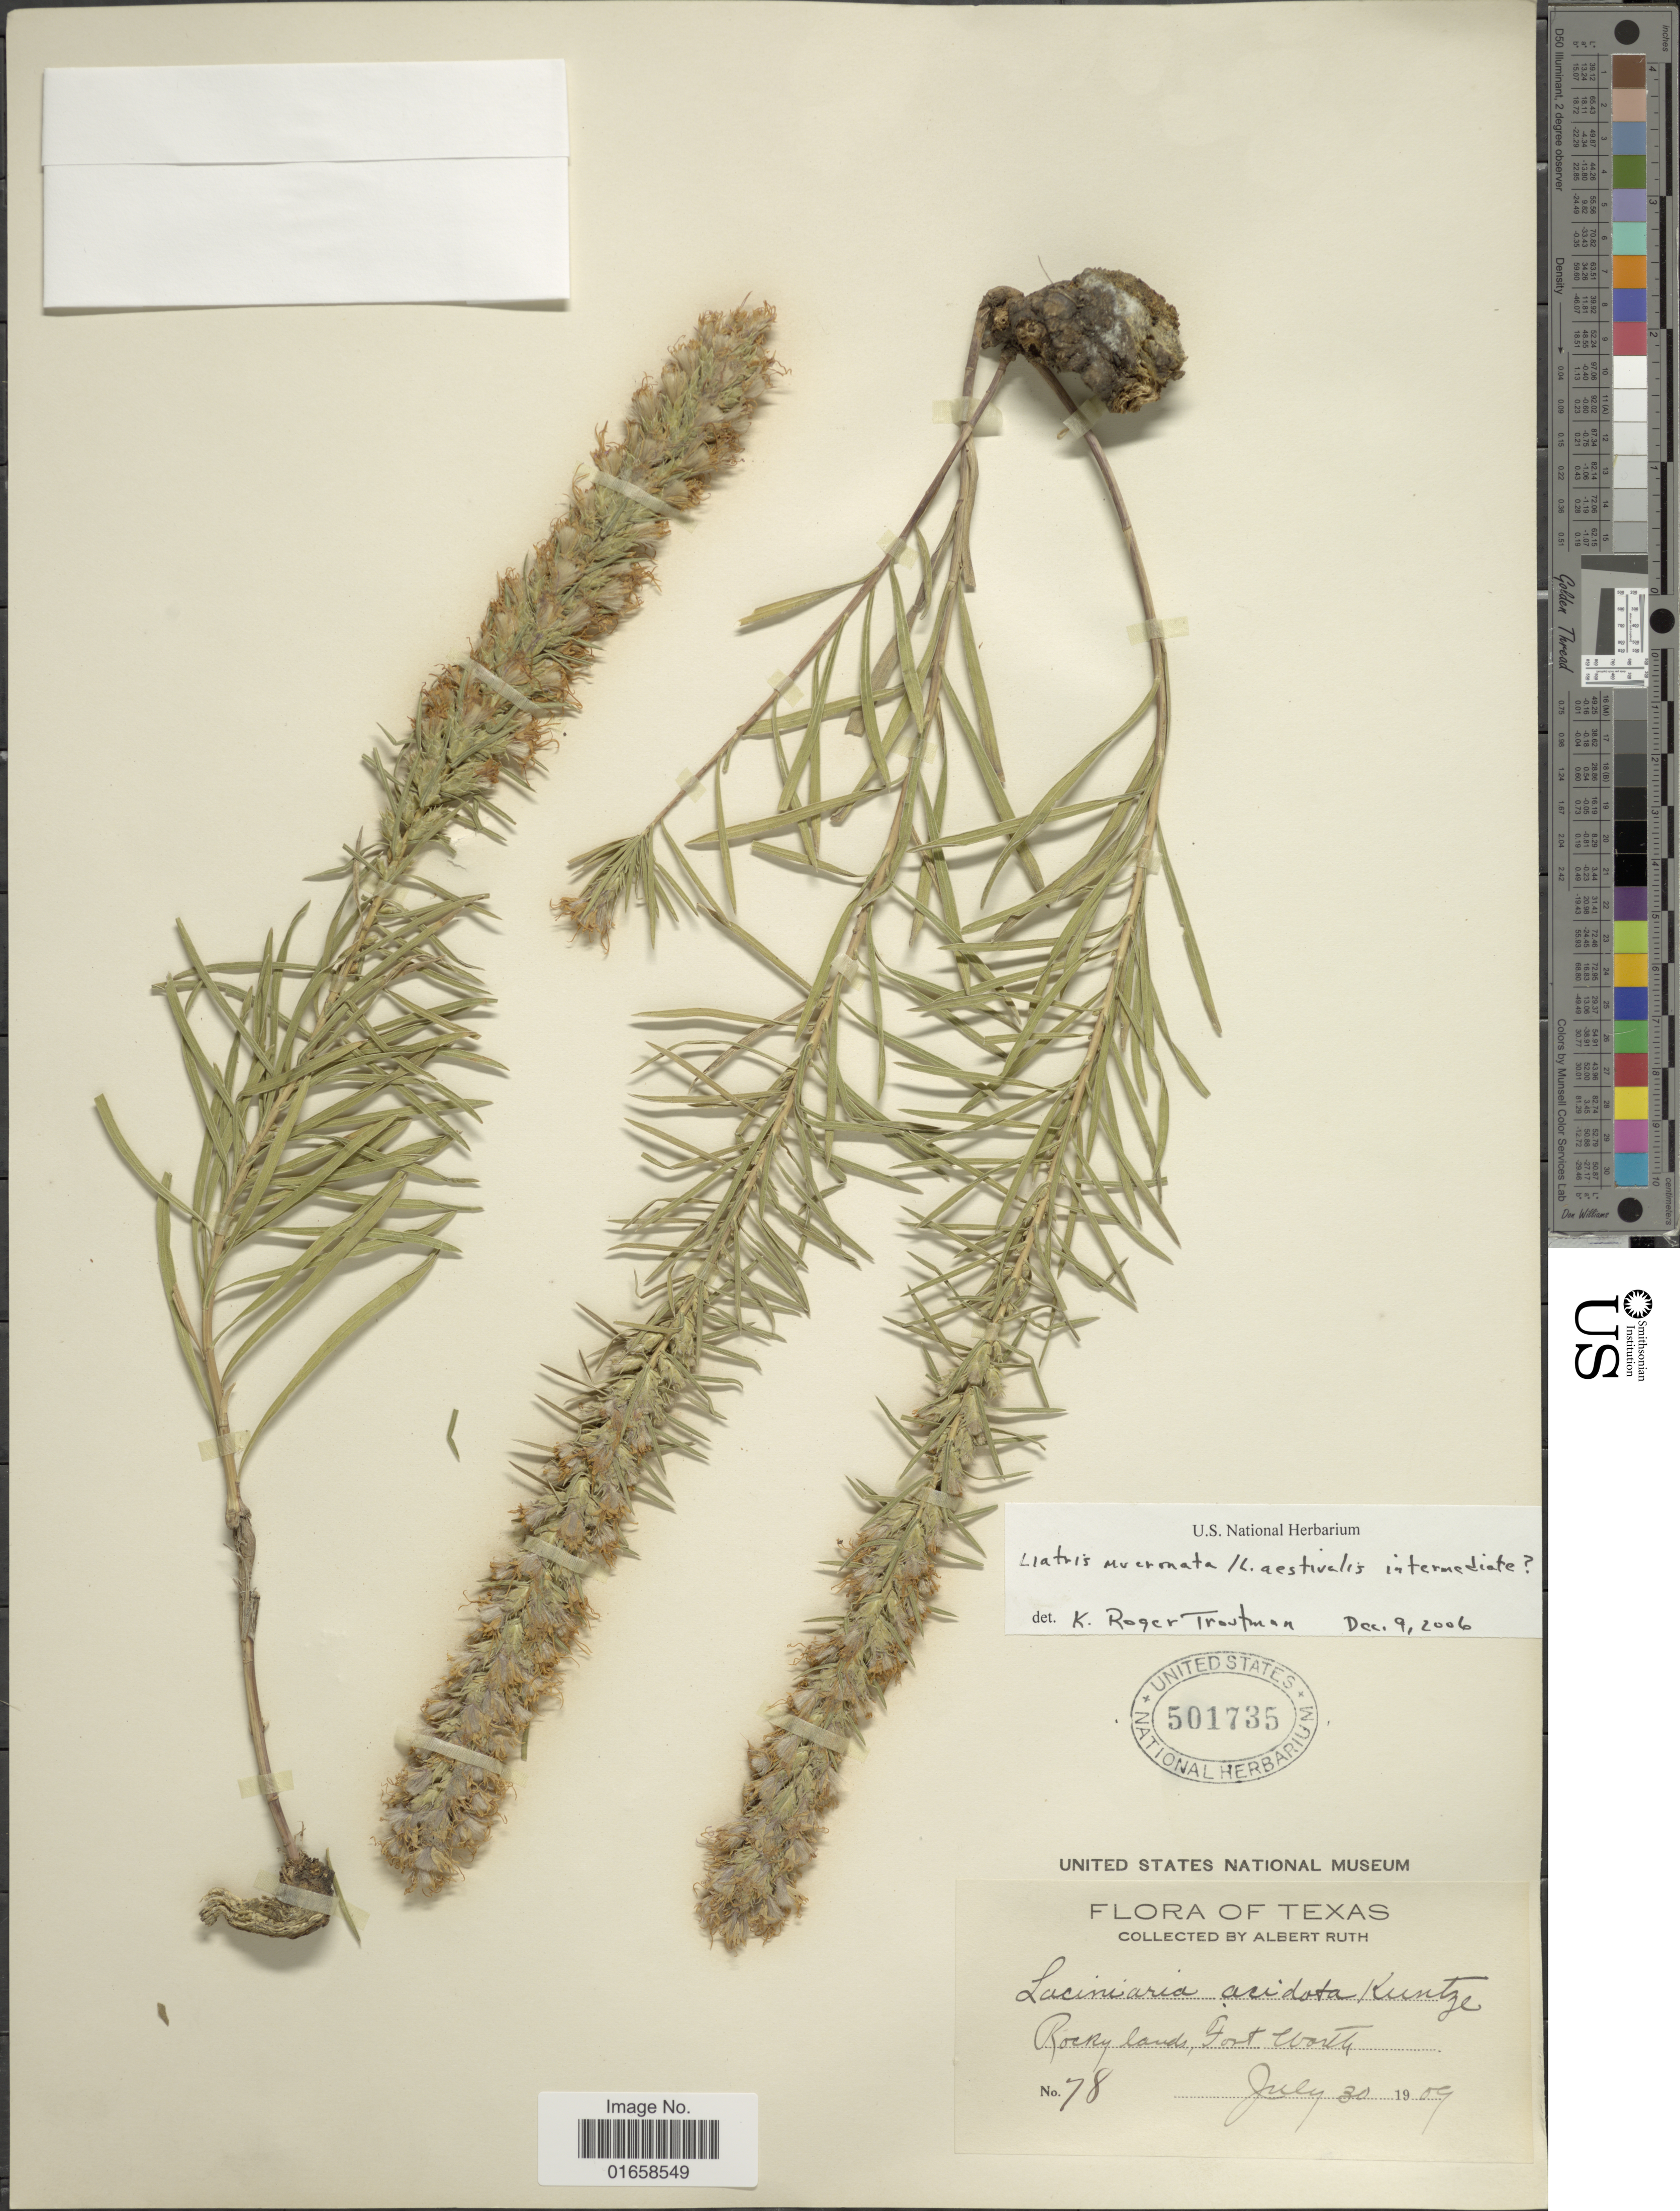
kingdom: Plantae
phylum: Tracheophyta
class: Magnoliopsida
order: Asterales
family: Asteraceae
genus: Liatris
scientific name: Liatris densispicata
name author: (Bush) Gaiser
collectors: A. Ruth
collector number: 78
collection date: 1909-07-30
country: United States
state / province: Texas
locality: Rocky lands, Fort Worth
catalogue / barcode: US 501735